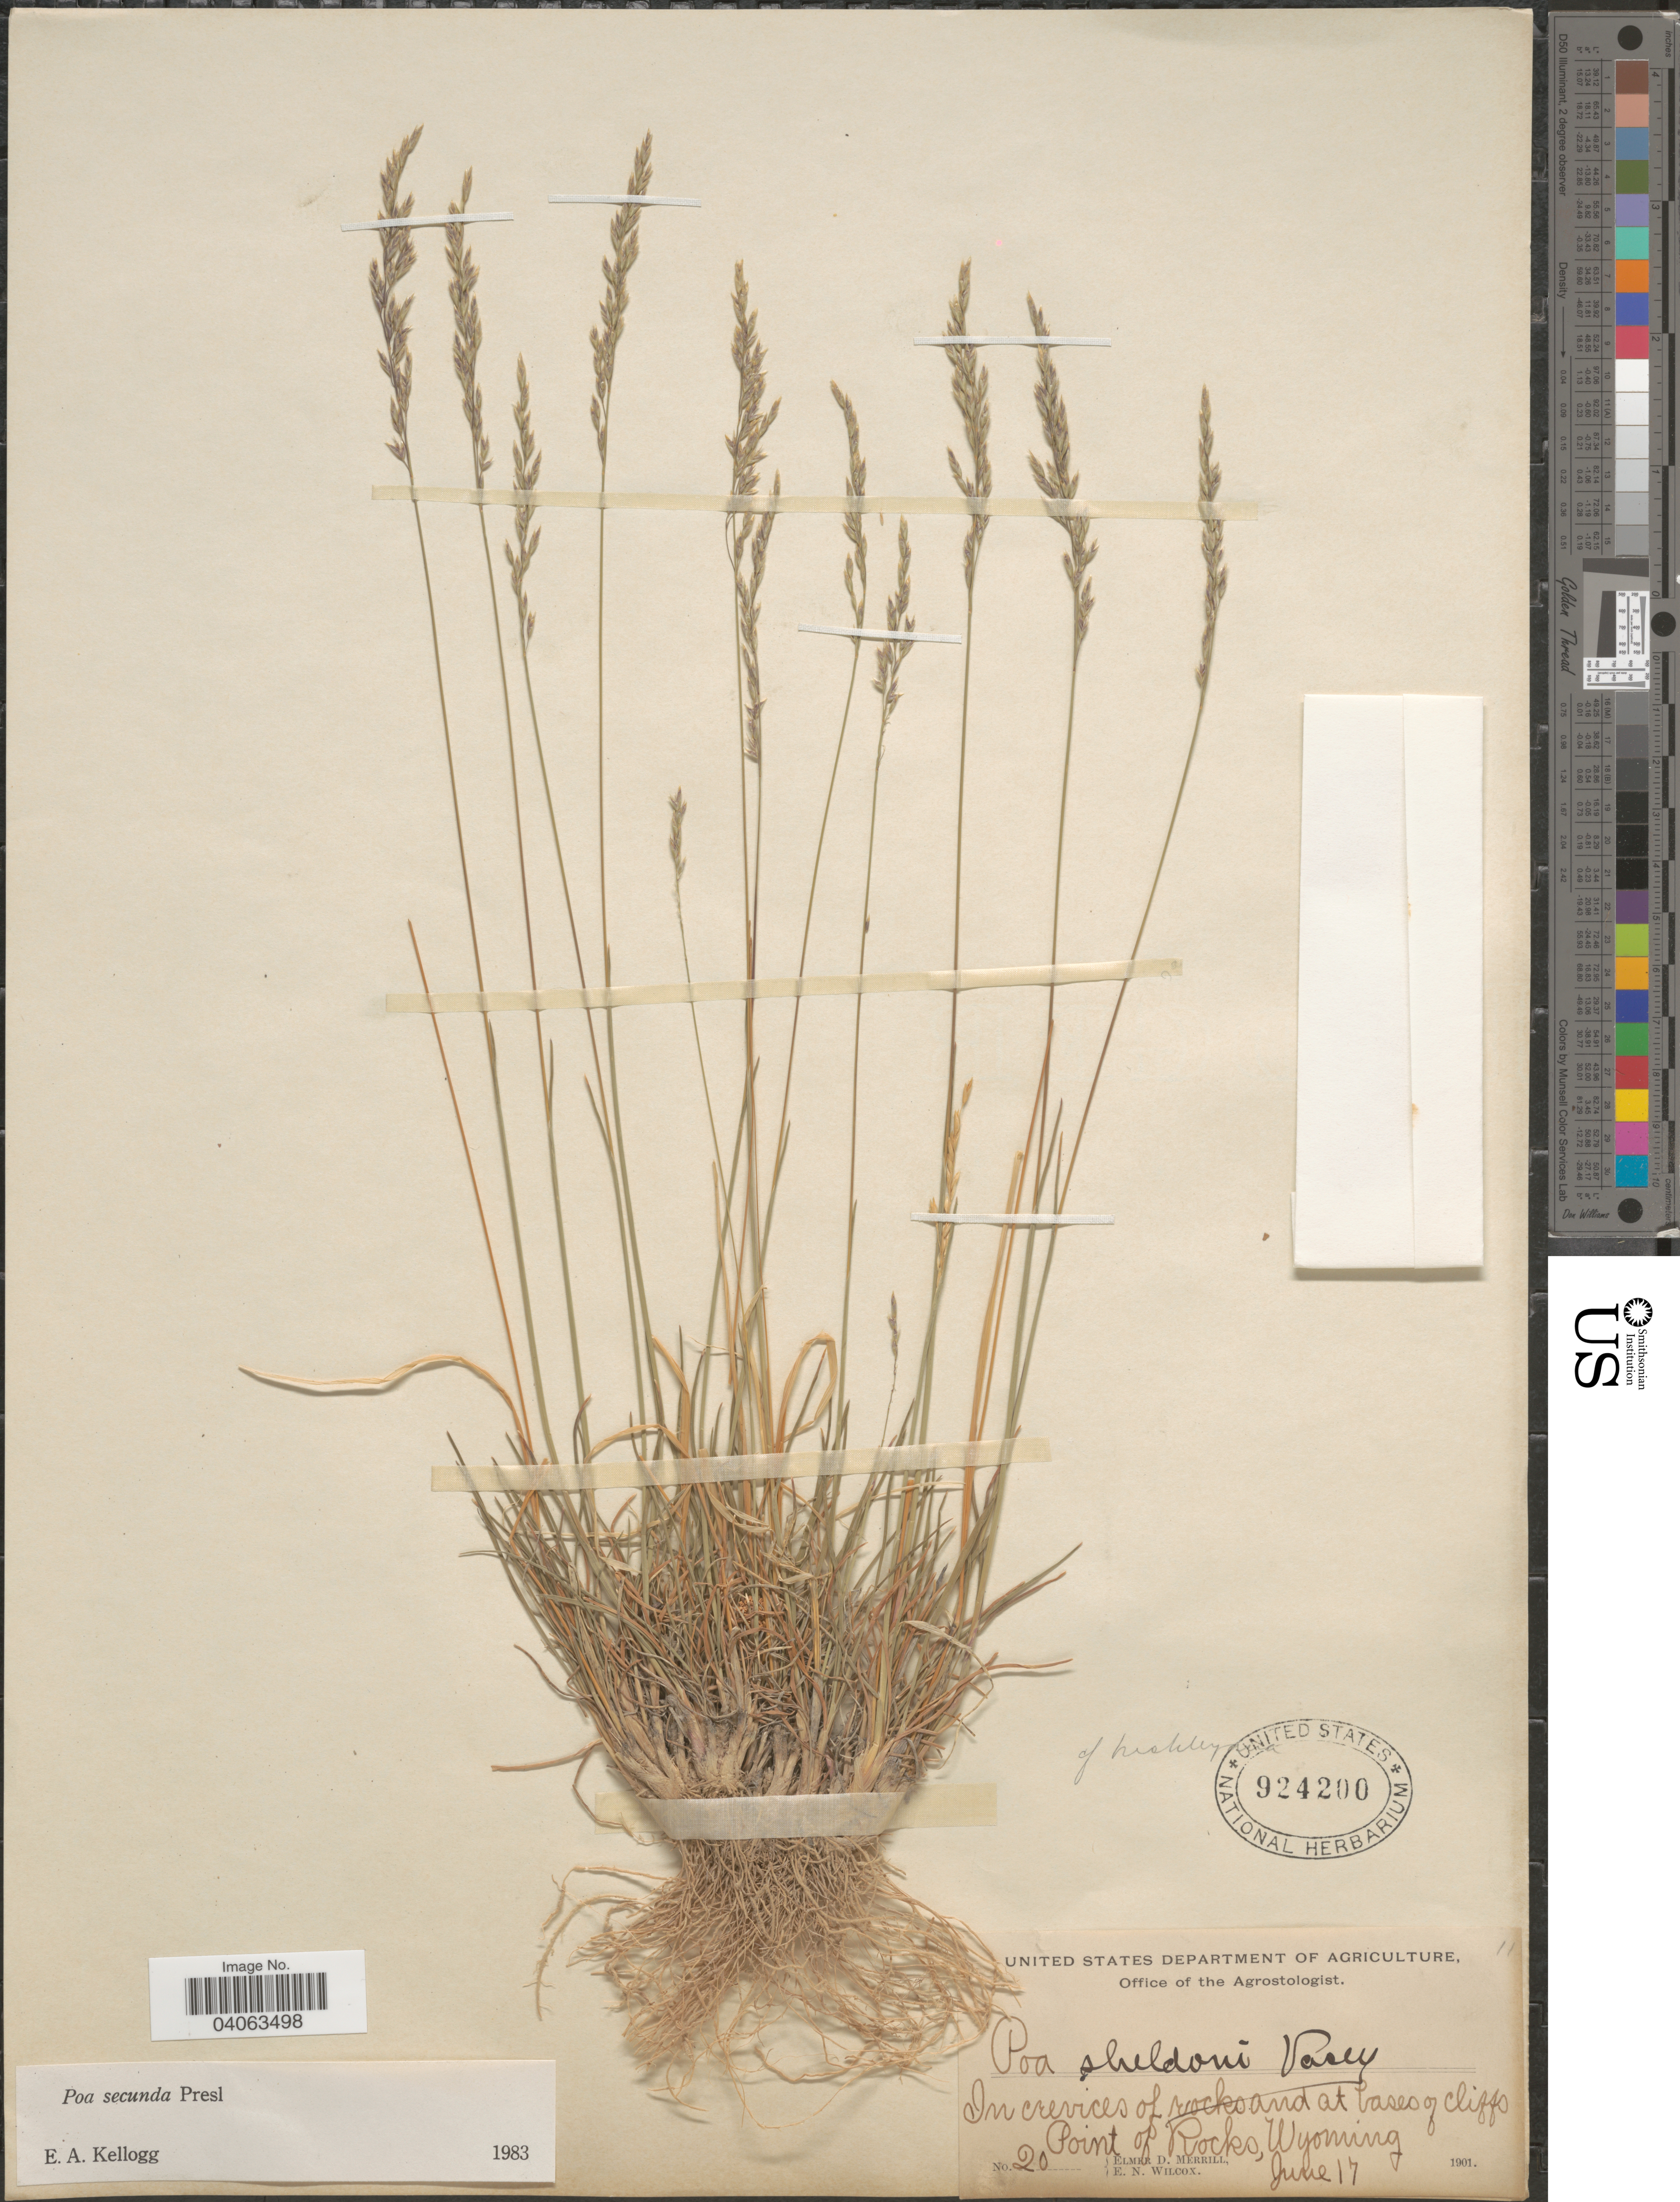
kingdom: Plantae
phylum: Tracheophyta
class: Liliopsida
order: Poales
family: Poaceae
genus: Poa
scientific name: Poa secunda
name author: J. Presl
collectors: E. D. Merrill & E. Wilcox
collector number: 20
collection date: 1901-06-17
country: United States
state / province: Wyoming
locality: In crevices of rocks and at bases of cliffs, Point of Rocks.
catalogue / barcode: US 924200